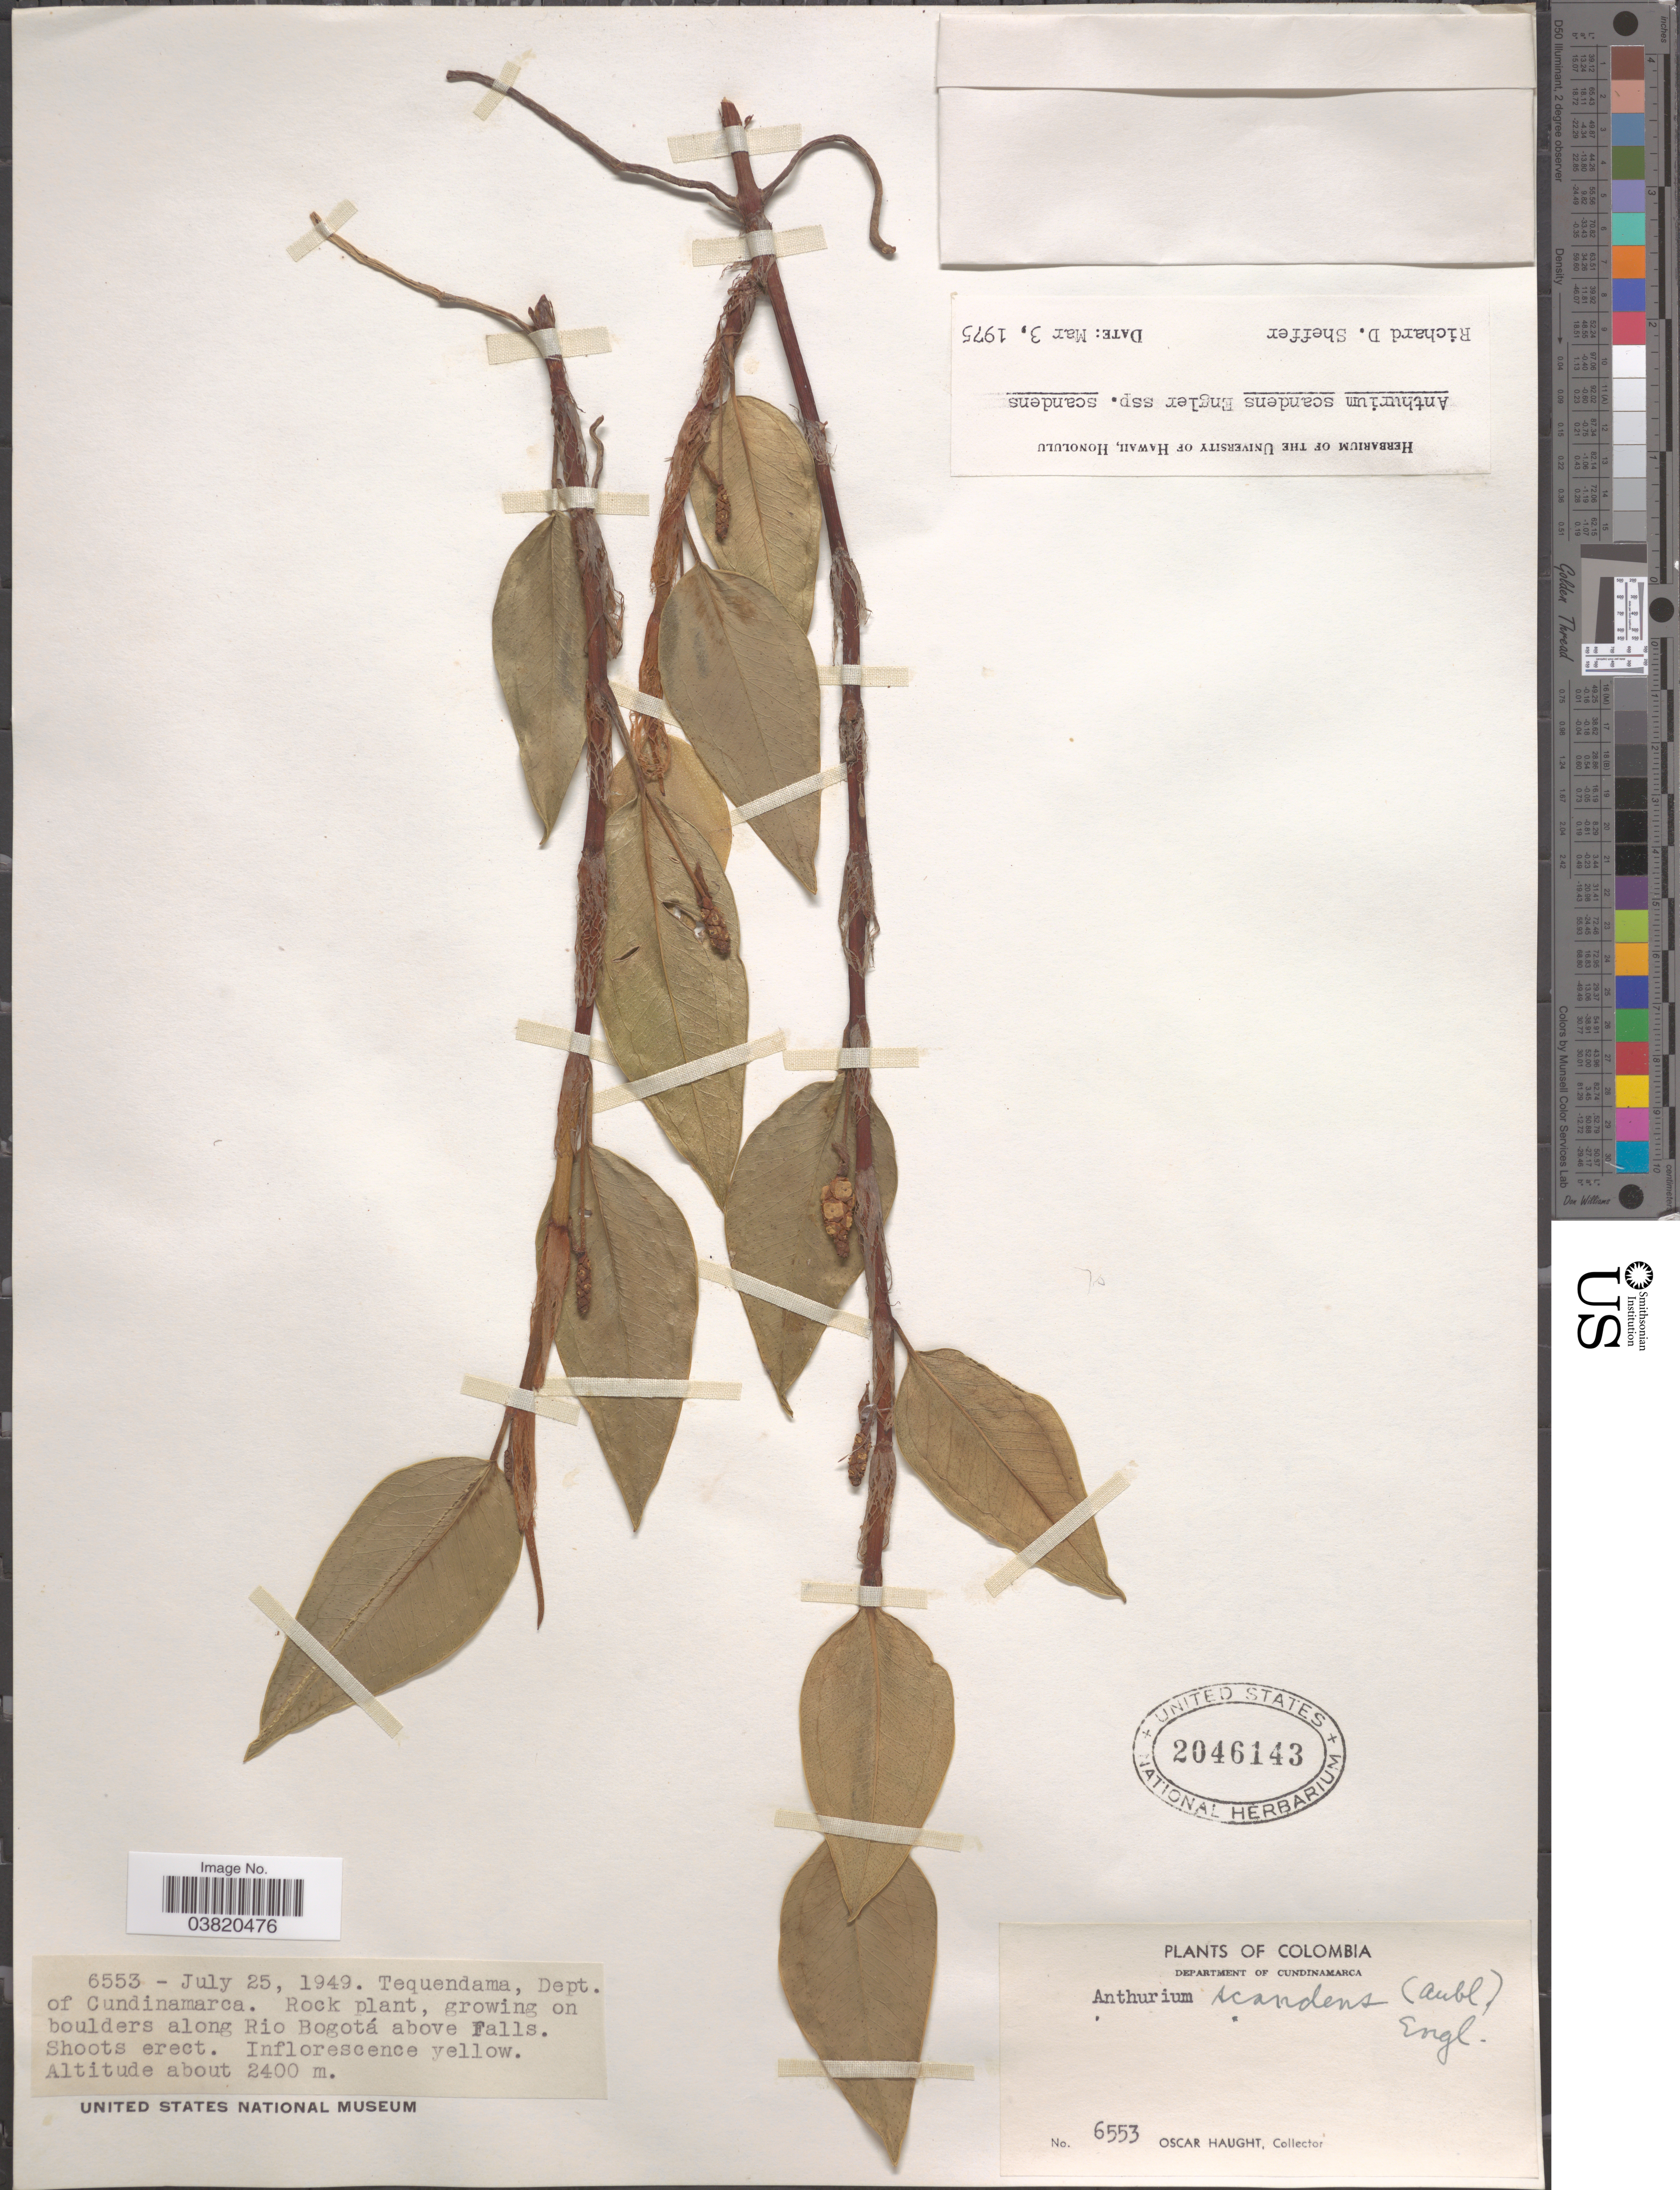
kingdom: Plantae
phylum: Tracheophyta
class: Liliopsida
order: Alismatales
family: Araceae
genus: Anthurium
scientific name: Anthurium scandens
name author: (Aubl.) Engl.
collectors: O. L. Haught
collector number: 6553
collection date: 1949-07-25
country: Colombia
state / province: Cundinamarca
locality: Department of Cundinamarca. Tequendama. On boulders along Rio Bogotá above Falls.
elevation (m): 2400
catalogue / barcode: US 2046143